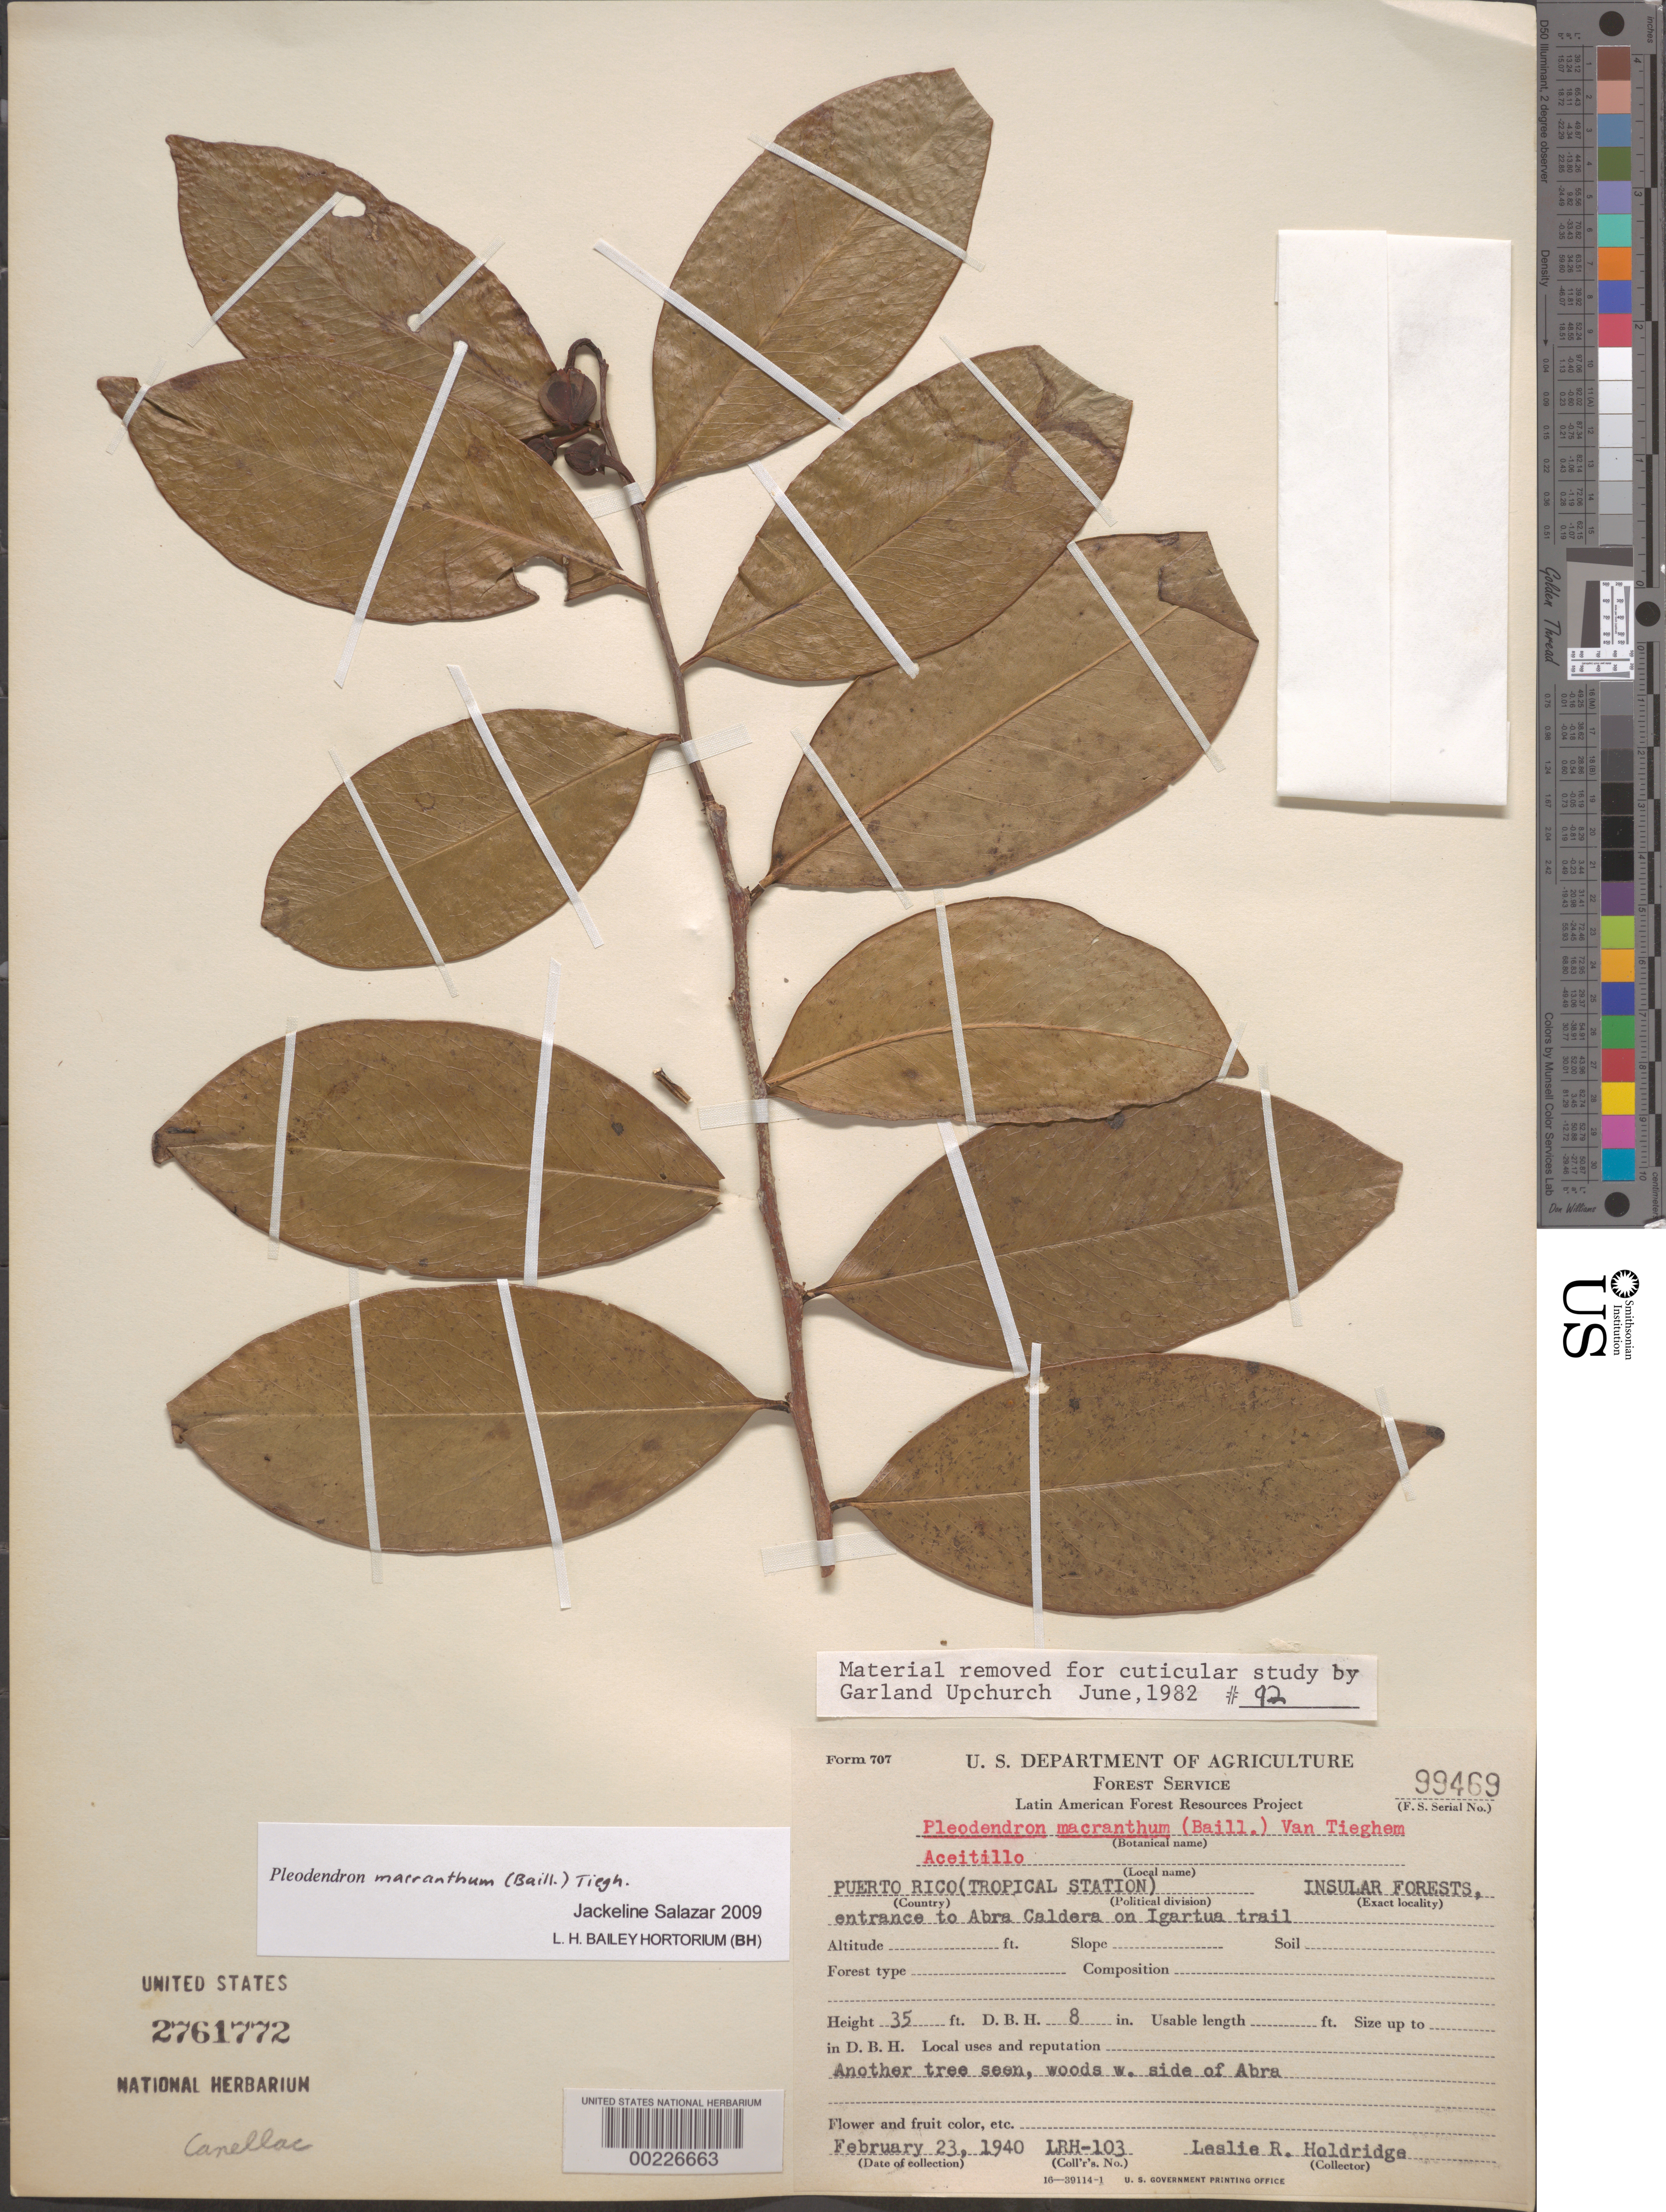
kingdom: Plantae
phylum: Tracheophyta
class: Magnoliopsida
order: Canellales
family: Canellaceae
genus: Pleodendron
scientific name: Pleodendron macranthum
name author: (Baill.) Tiegh.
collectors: L. Holdridge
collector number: Lrh-103 / 99469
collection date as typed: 23 Feb 1940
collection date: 1940-02-23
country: Puerto Rico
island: Greater Antilles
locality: Insular forests, entrance to abra caldera on igartua trail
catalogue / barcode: US 2761772